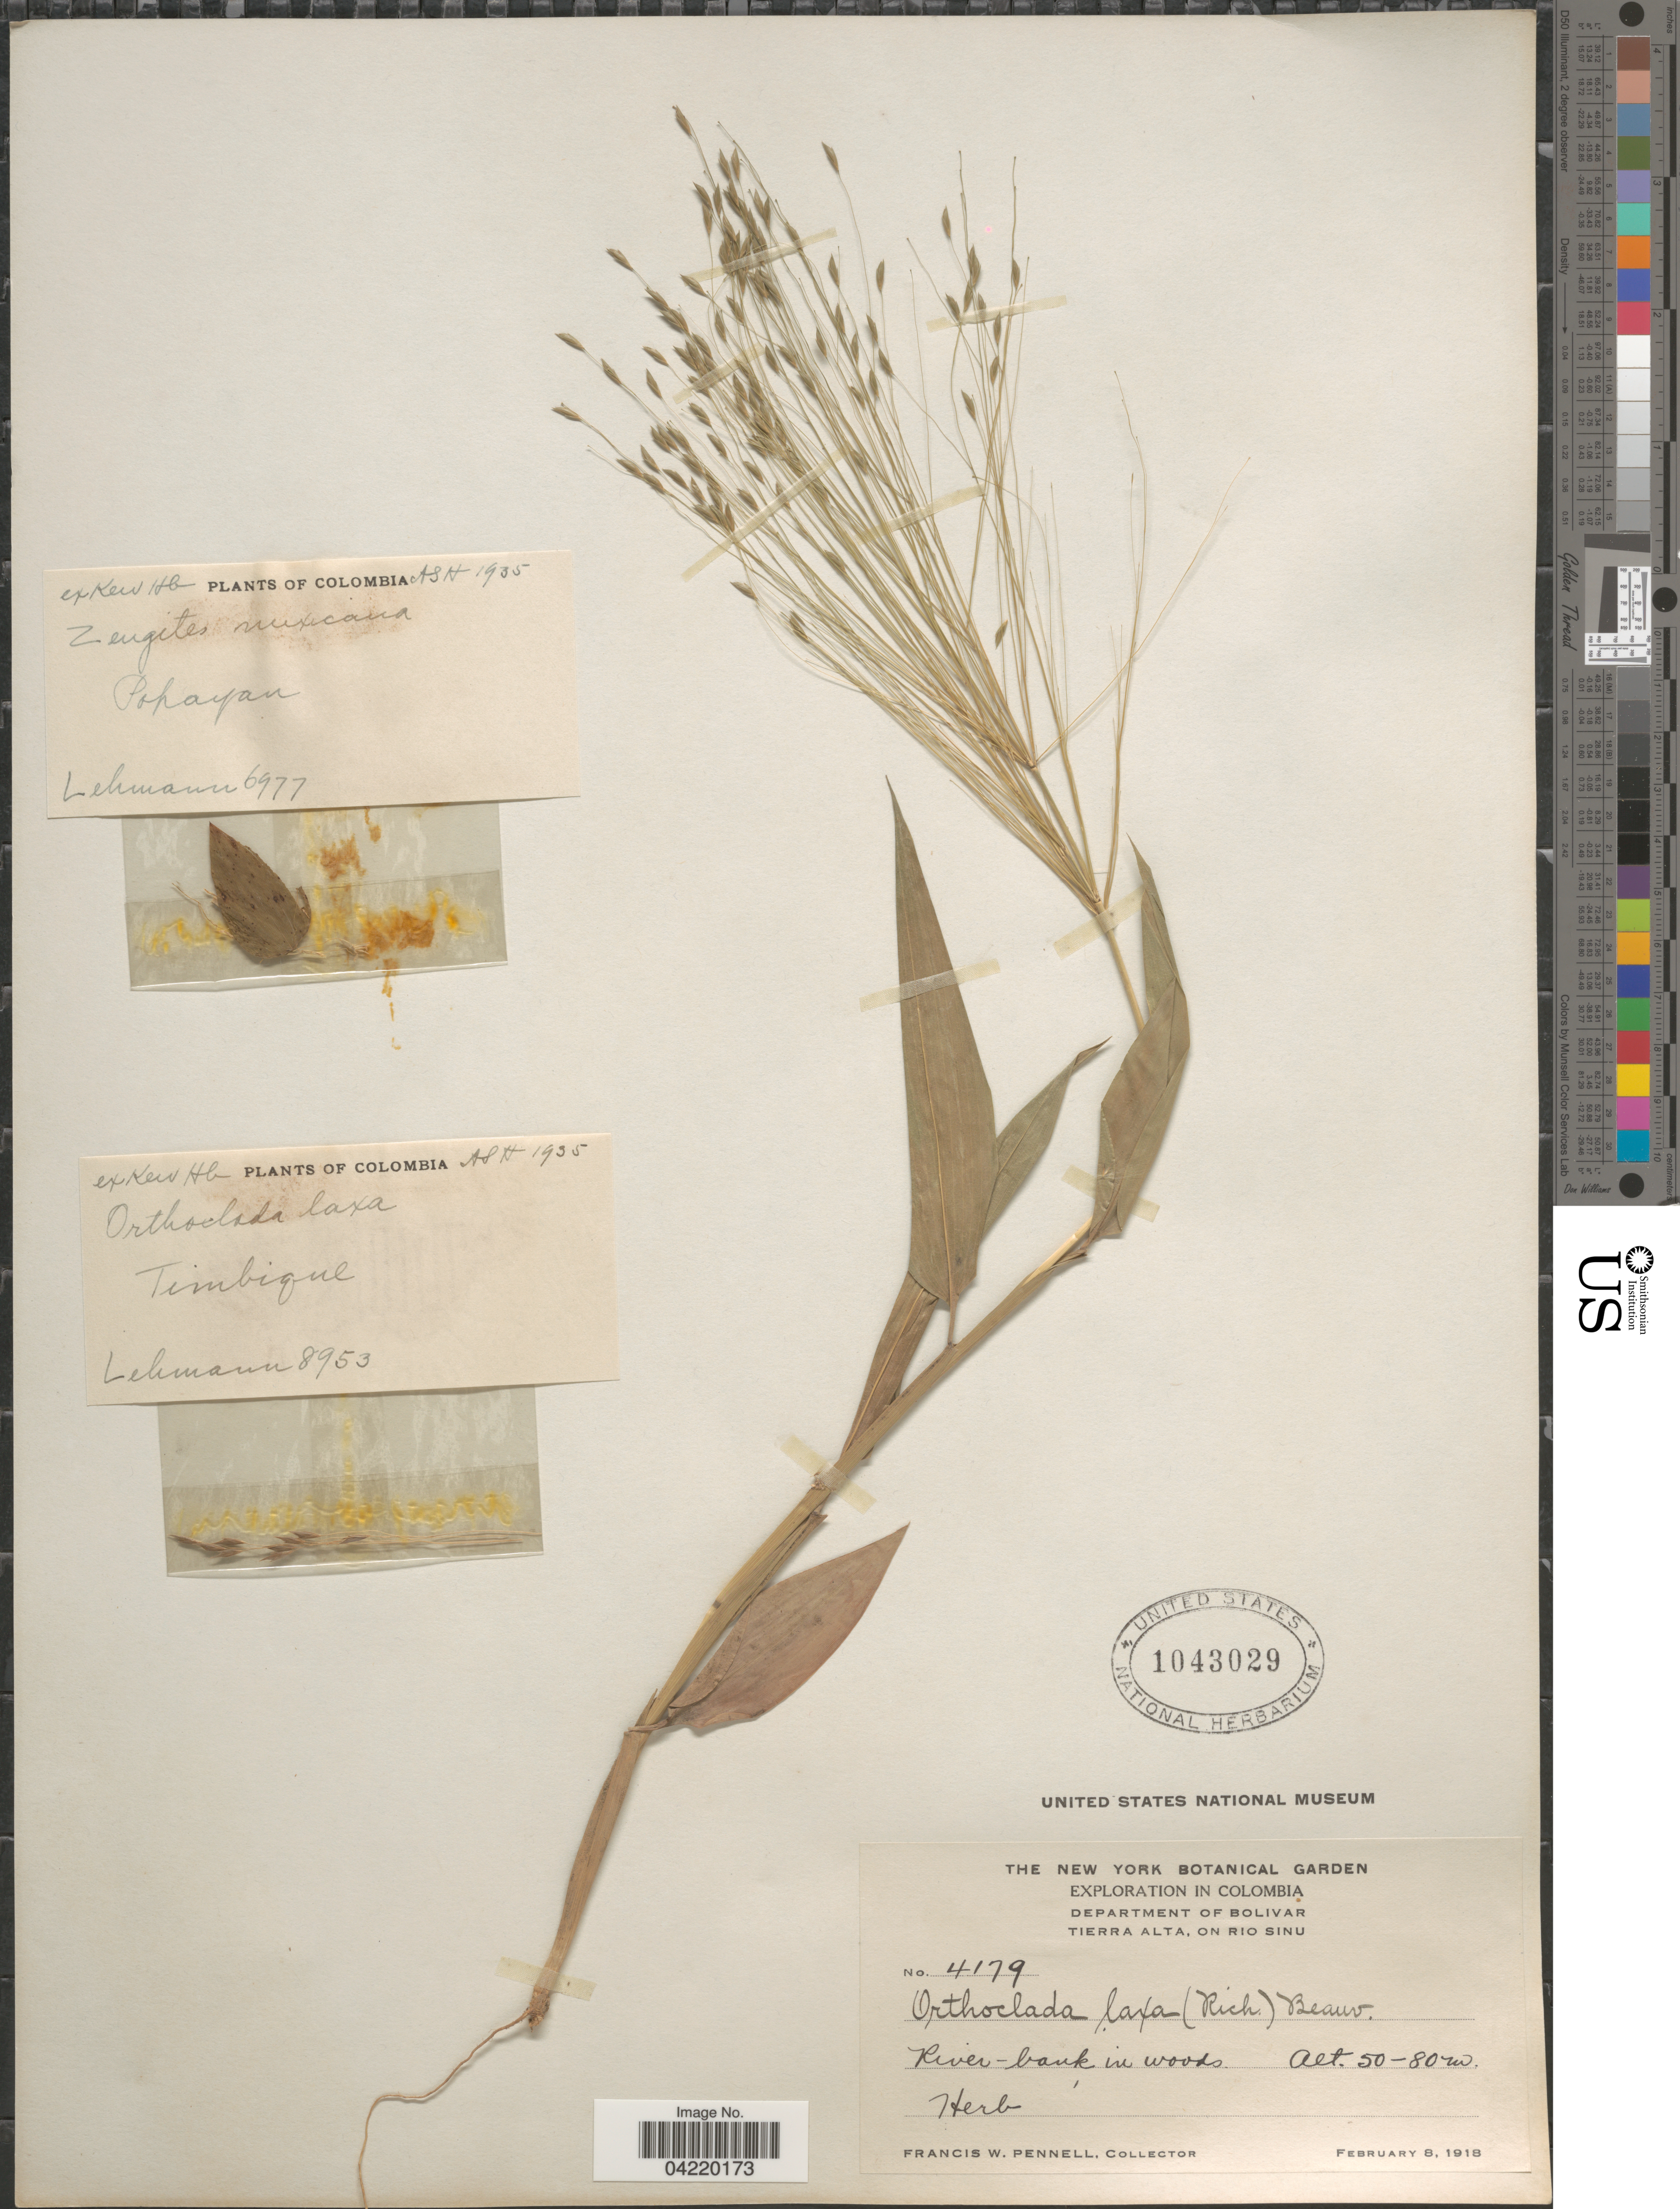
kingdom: Plantae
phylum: Tracheophyta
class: Liliopsida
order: Poales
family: Poaceae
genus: Orthoclada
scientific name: Orthoclada laxa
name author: P. Beauv.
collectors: F. W. Pennell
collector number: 4179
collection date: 1918-02-08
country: Colombia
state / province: Bolívar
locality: Exploration in Colombia. Department of Bolivar. Tierra Alta, On Rio Sinu. River-bank, in woods.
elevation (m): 50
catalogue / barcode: US 1043029-3